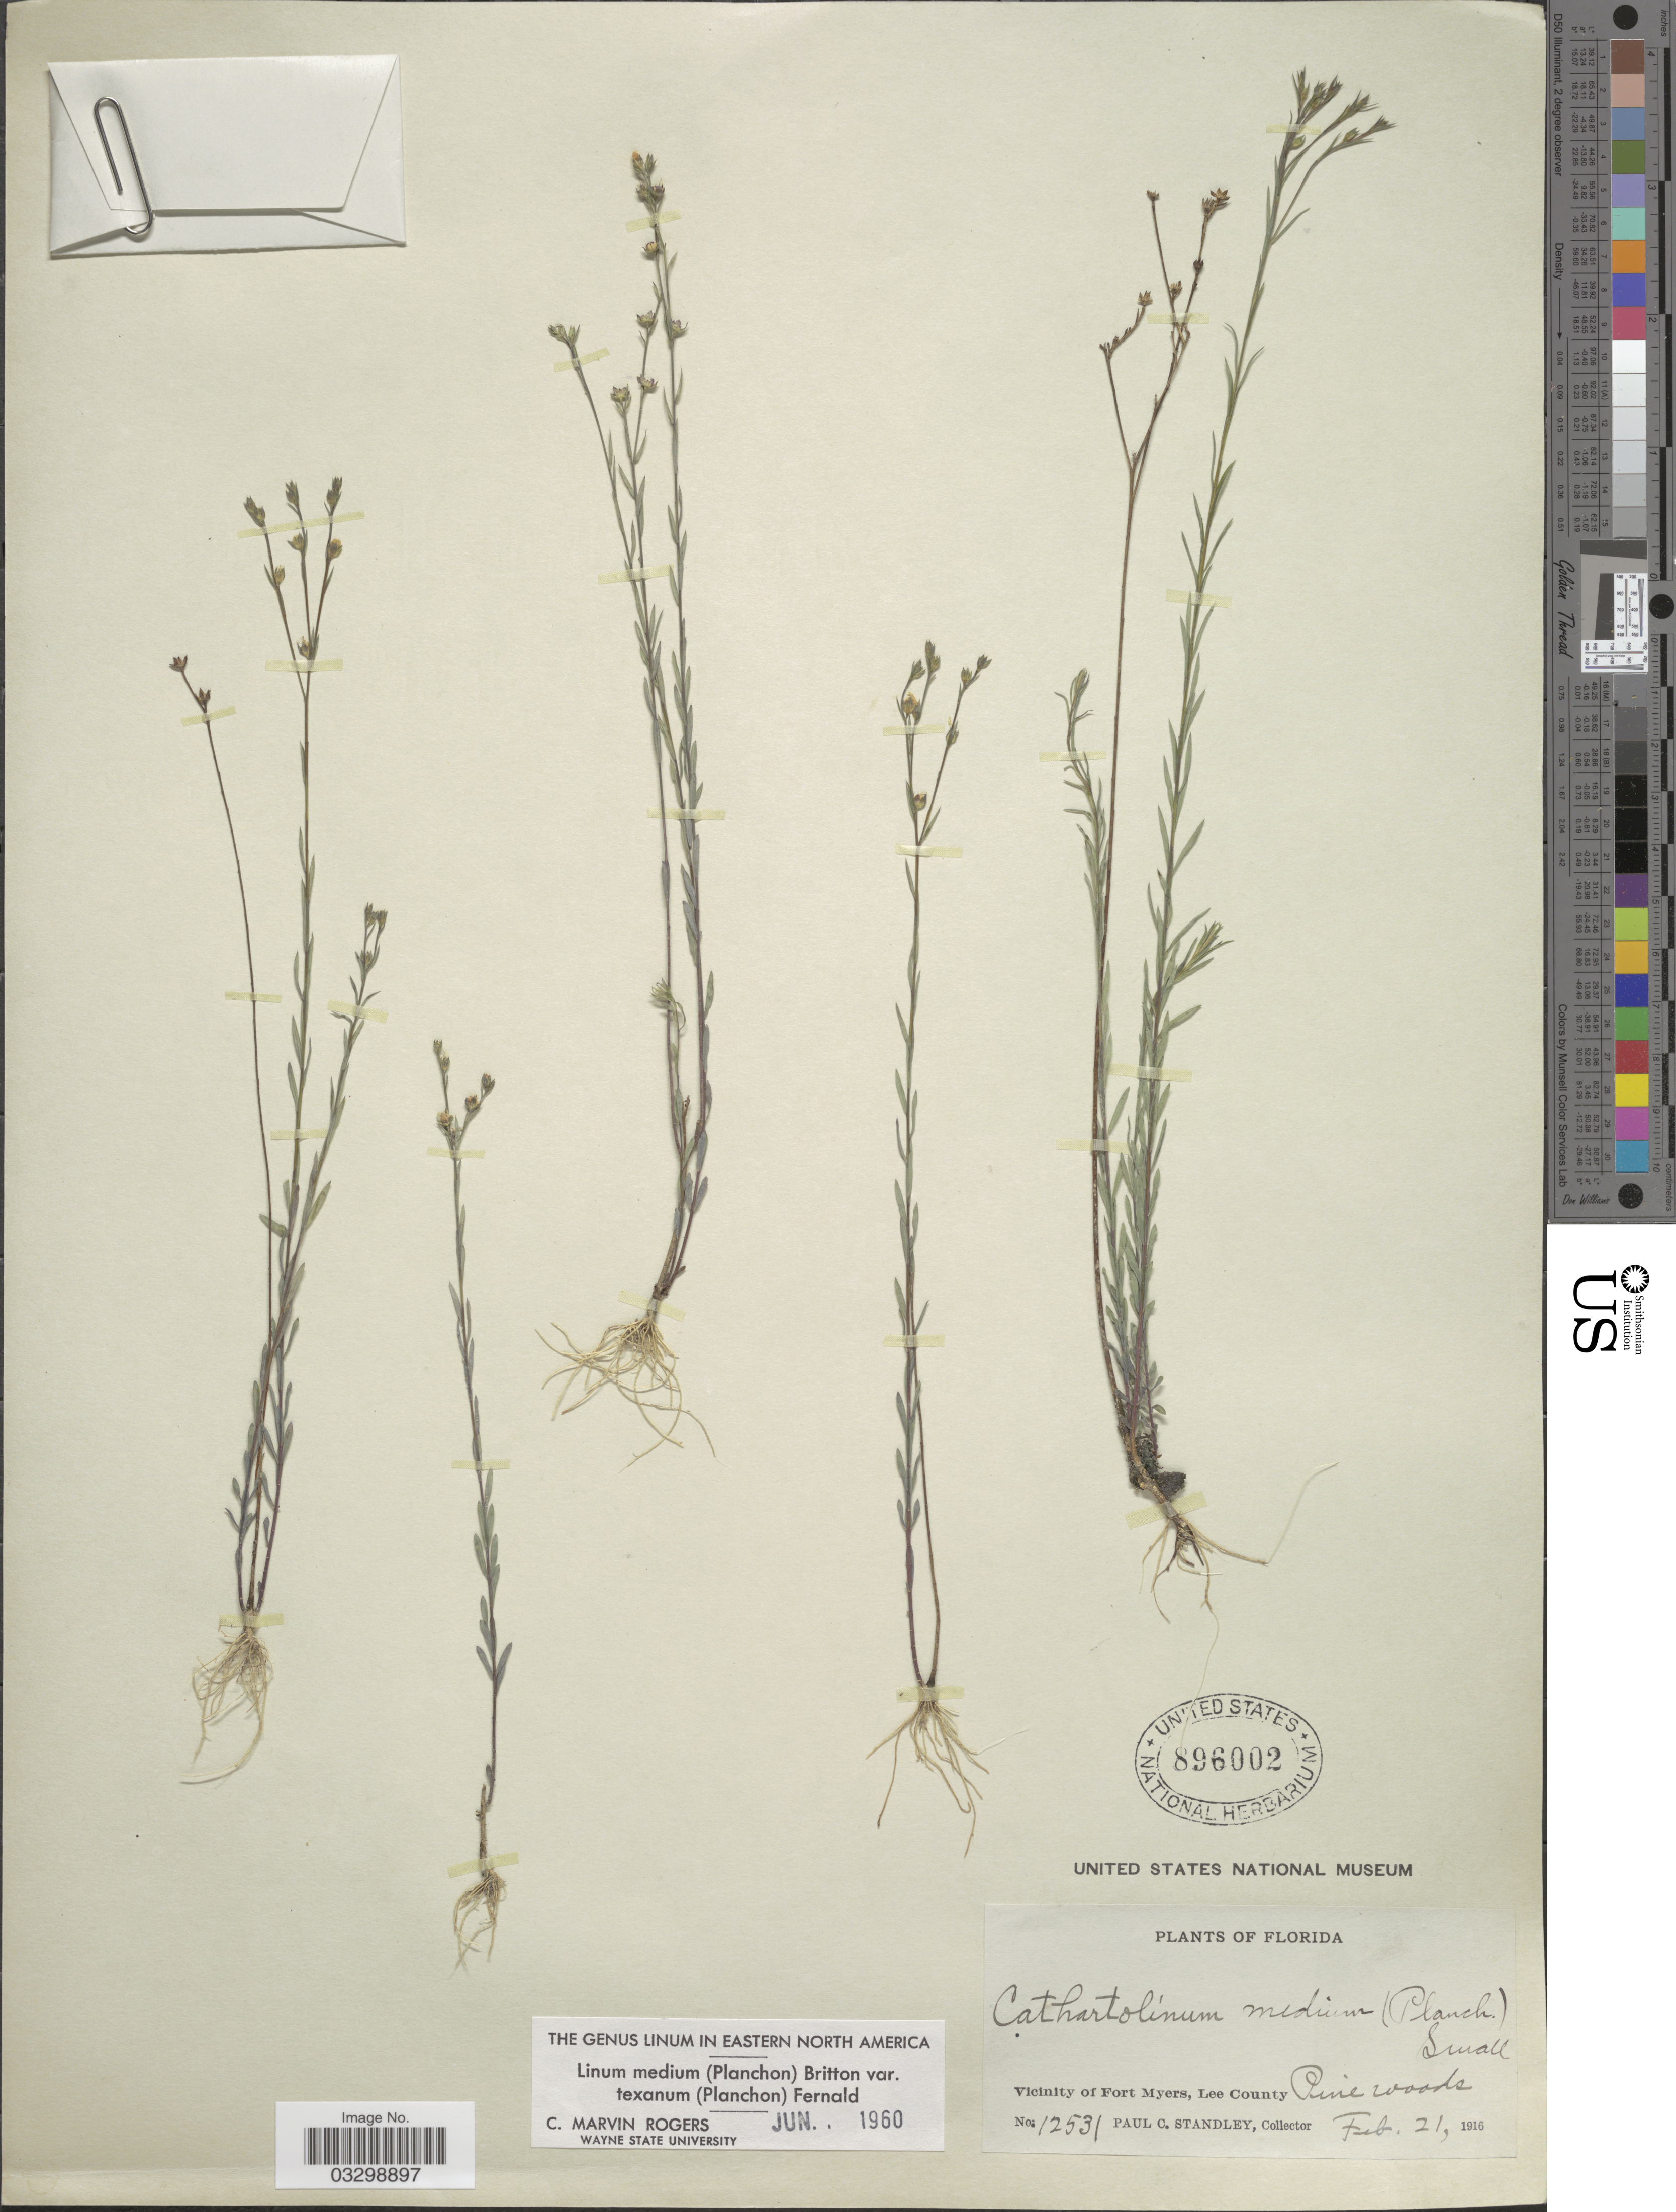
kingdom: Plantae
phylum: Tracheophyta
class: Magnoliopsida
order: Malpighiales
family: Linaceae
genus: Linum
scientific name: Linum medium var. texanum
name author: (Planch.) Fernald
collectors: P. C. Standley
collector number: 12531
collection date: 1916-02-21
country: United States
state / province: Florida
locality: Vicinity of Fort Myers, Lee County.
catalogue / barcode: US 896002